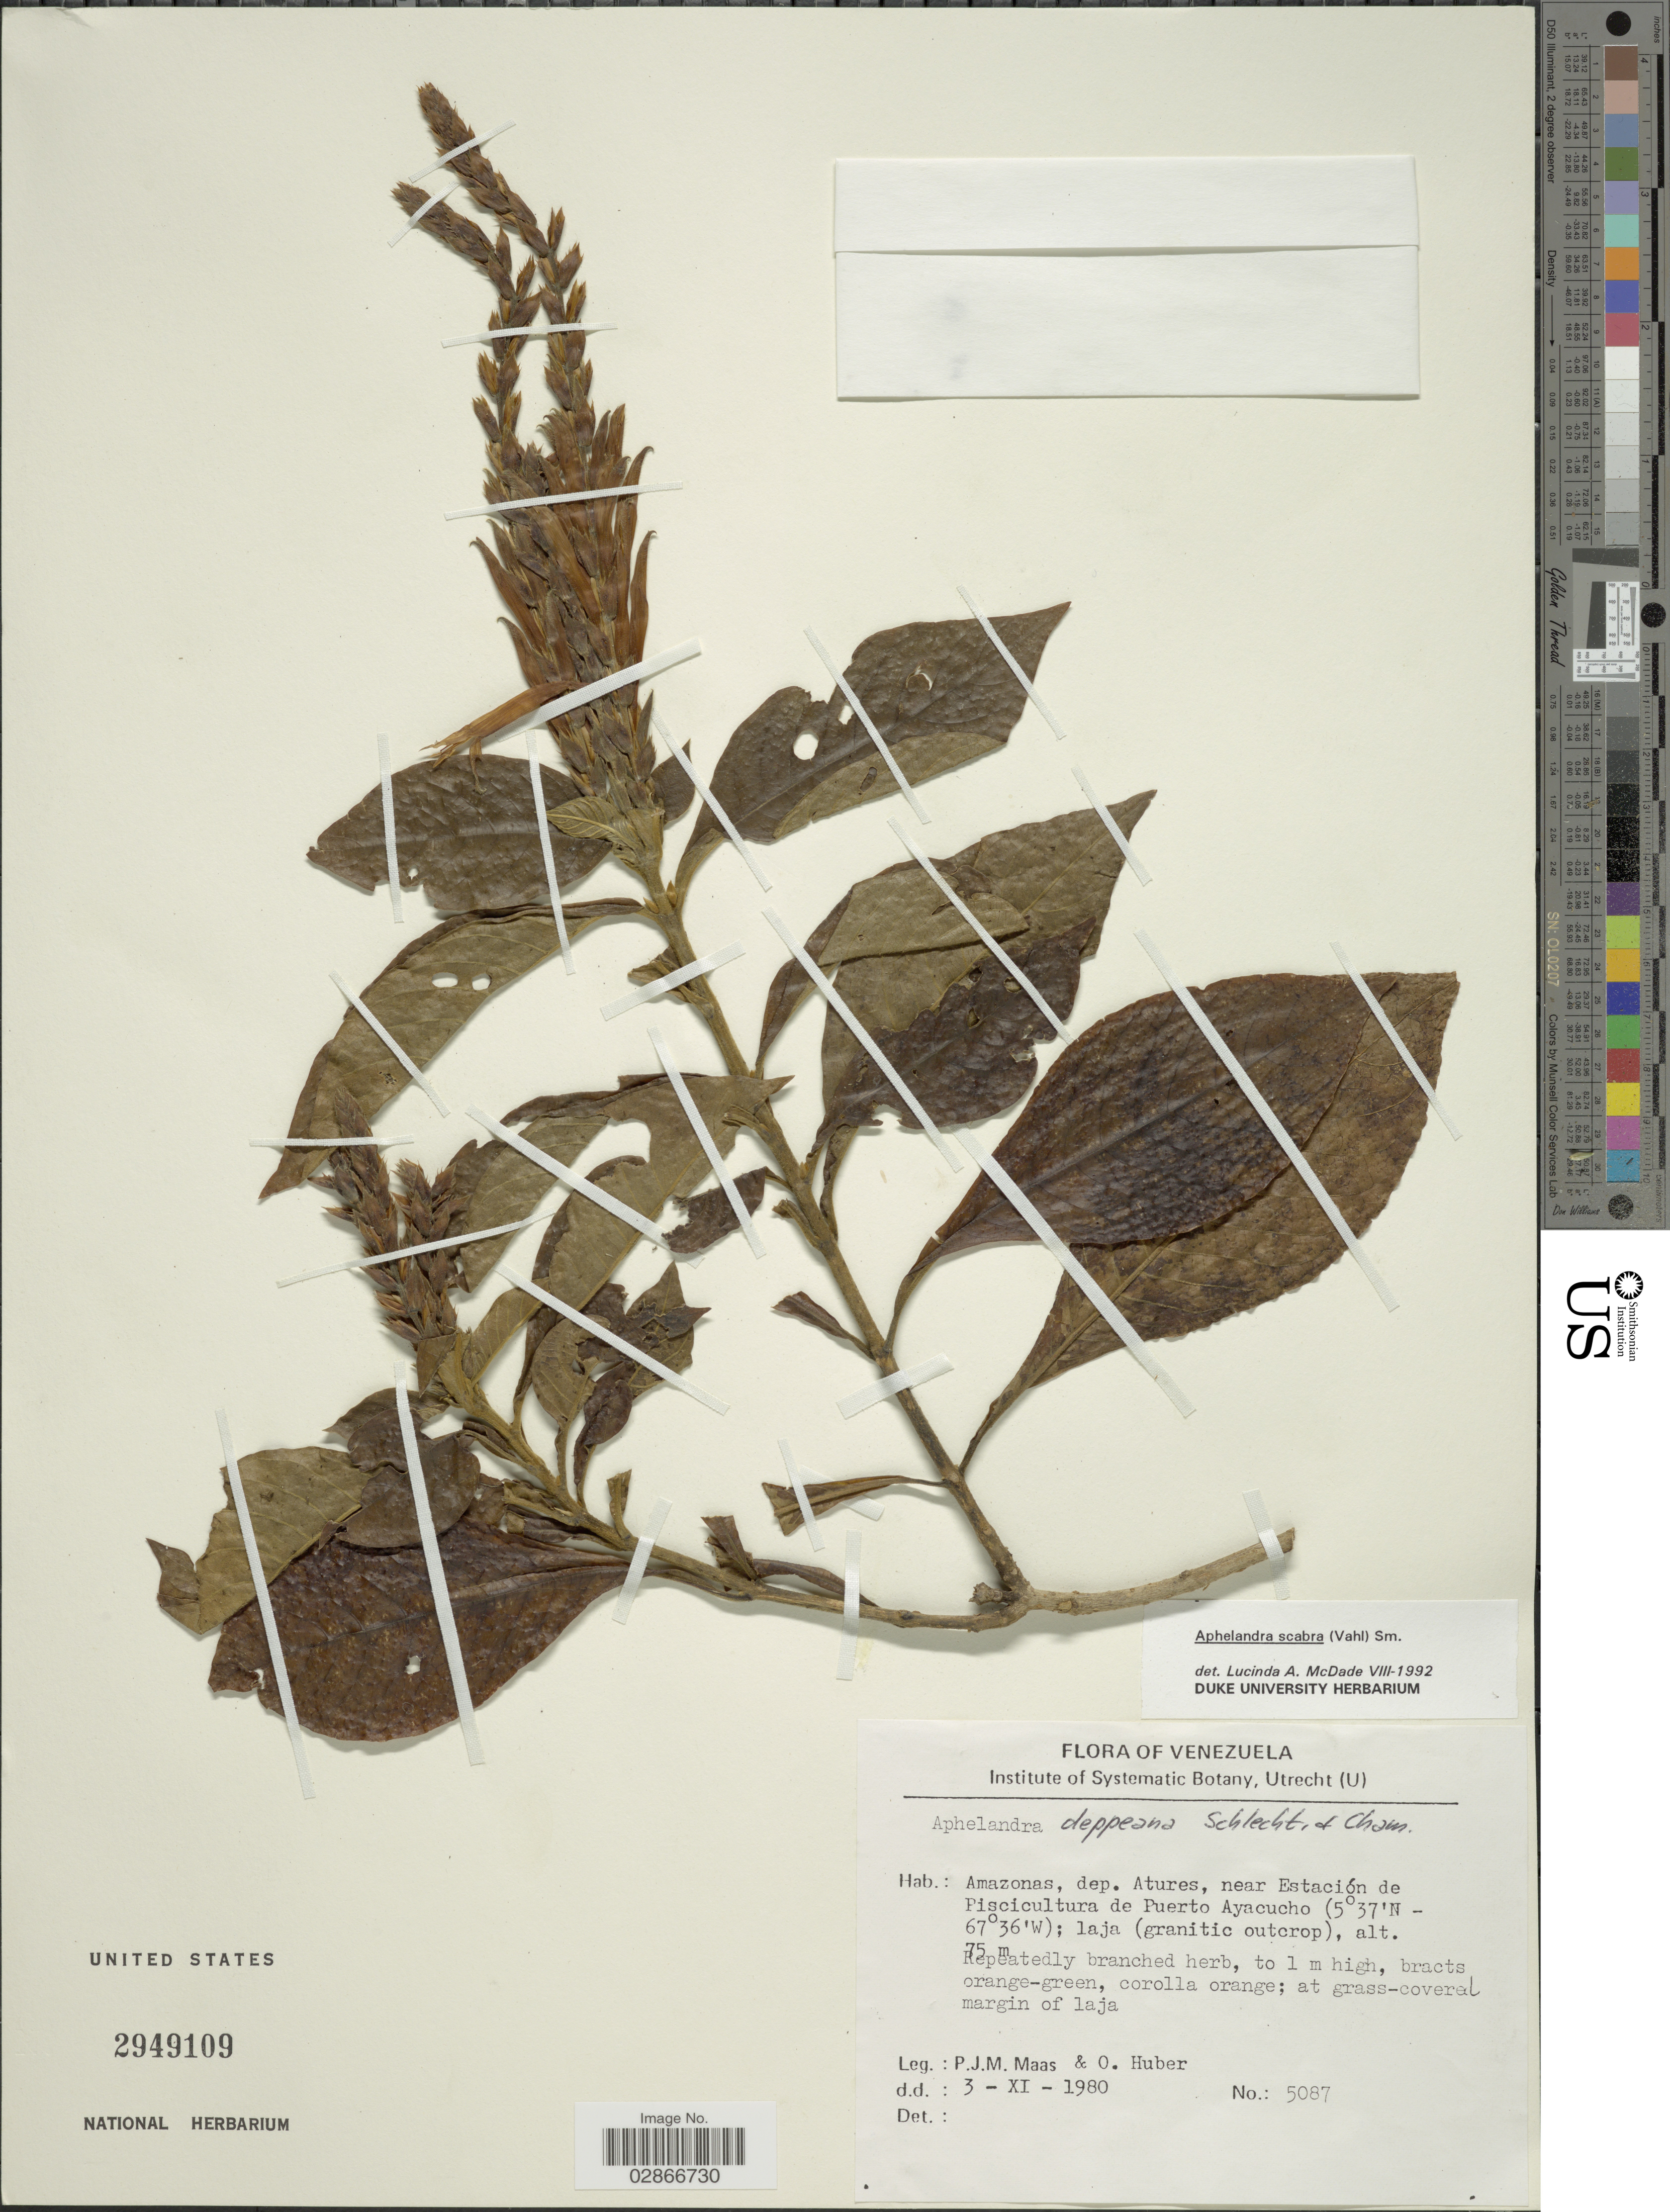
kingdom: Plantae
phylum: Tracheophyta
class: Magnoliopsida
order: Lamiales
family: Acanthaceae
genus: Aphelandra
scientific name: Aphelandra deppeana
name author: Schltdl. & Cham.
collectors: P. Maas & O. Huber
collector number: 5087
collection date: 1980-11-03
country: Venezuela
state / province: Amazonas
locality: Dep. Atures, near Estación de Piscicultura de Puerto Ayacucho.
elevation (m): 75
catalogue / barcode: US 2949109